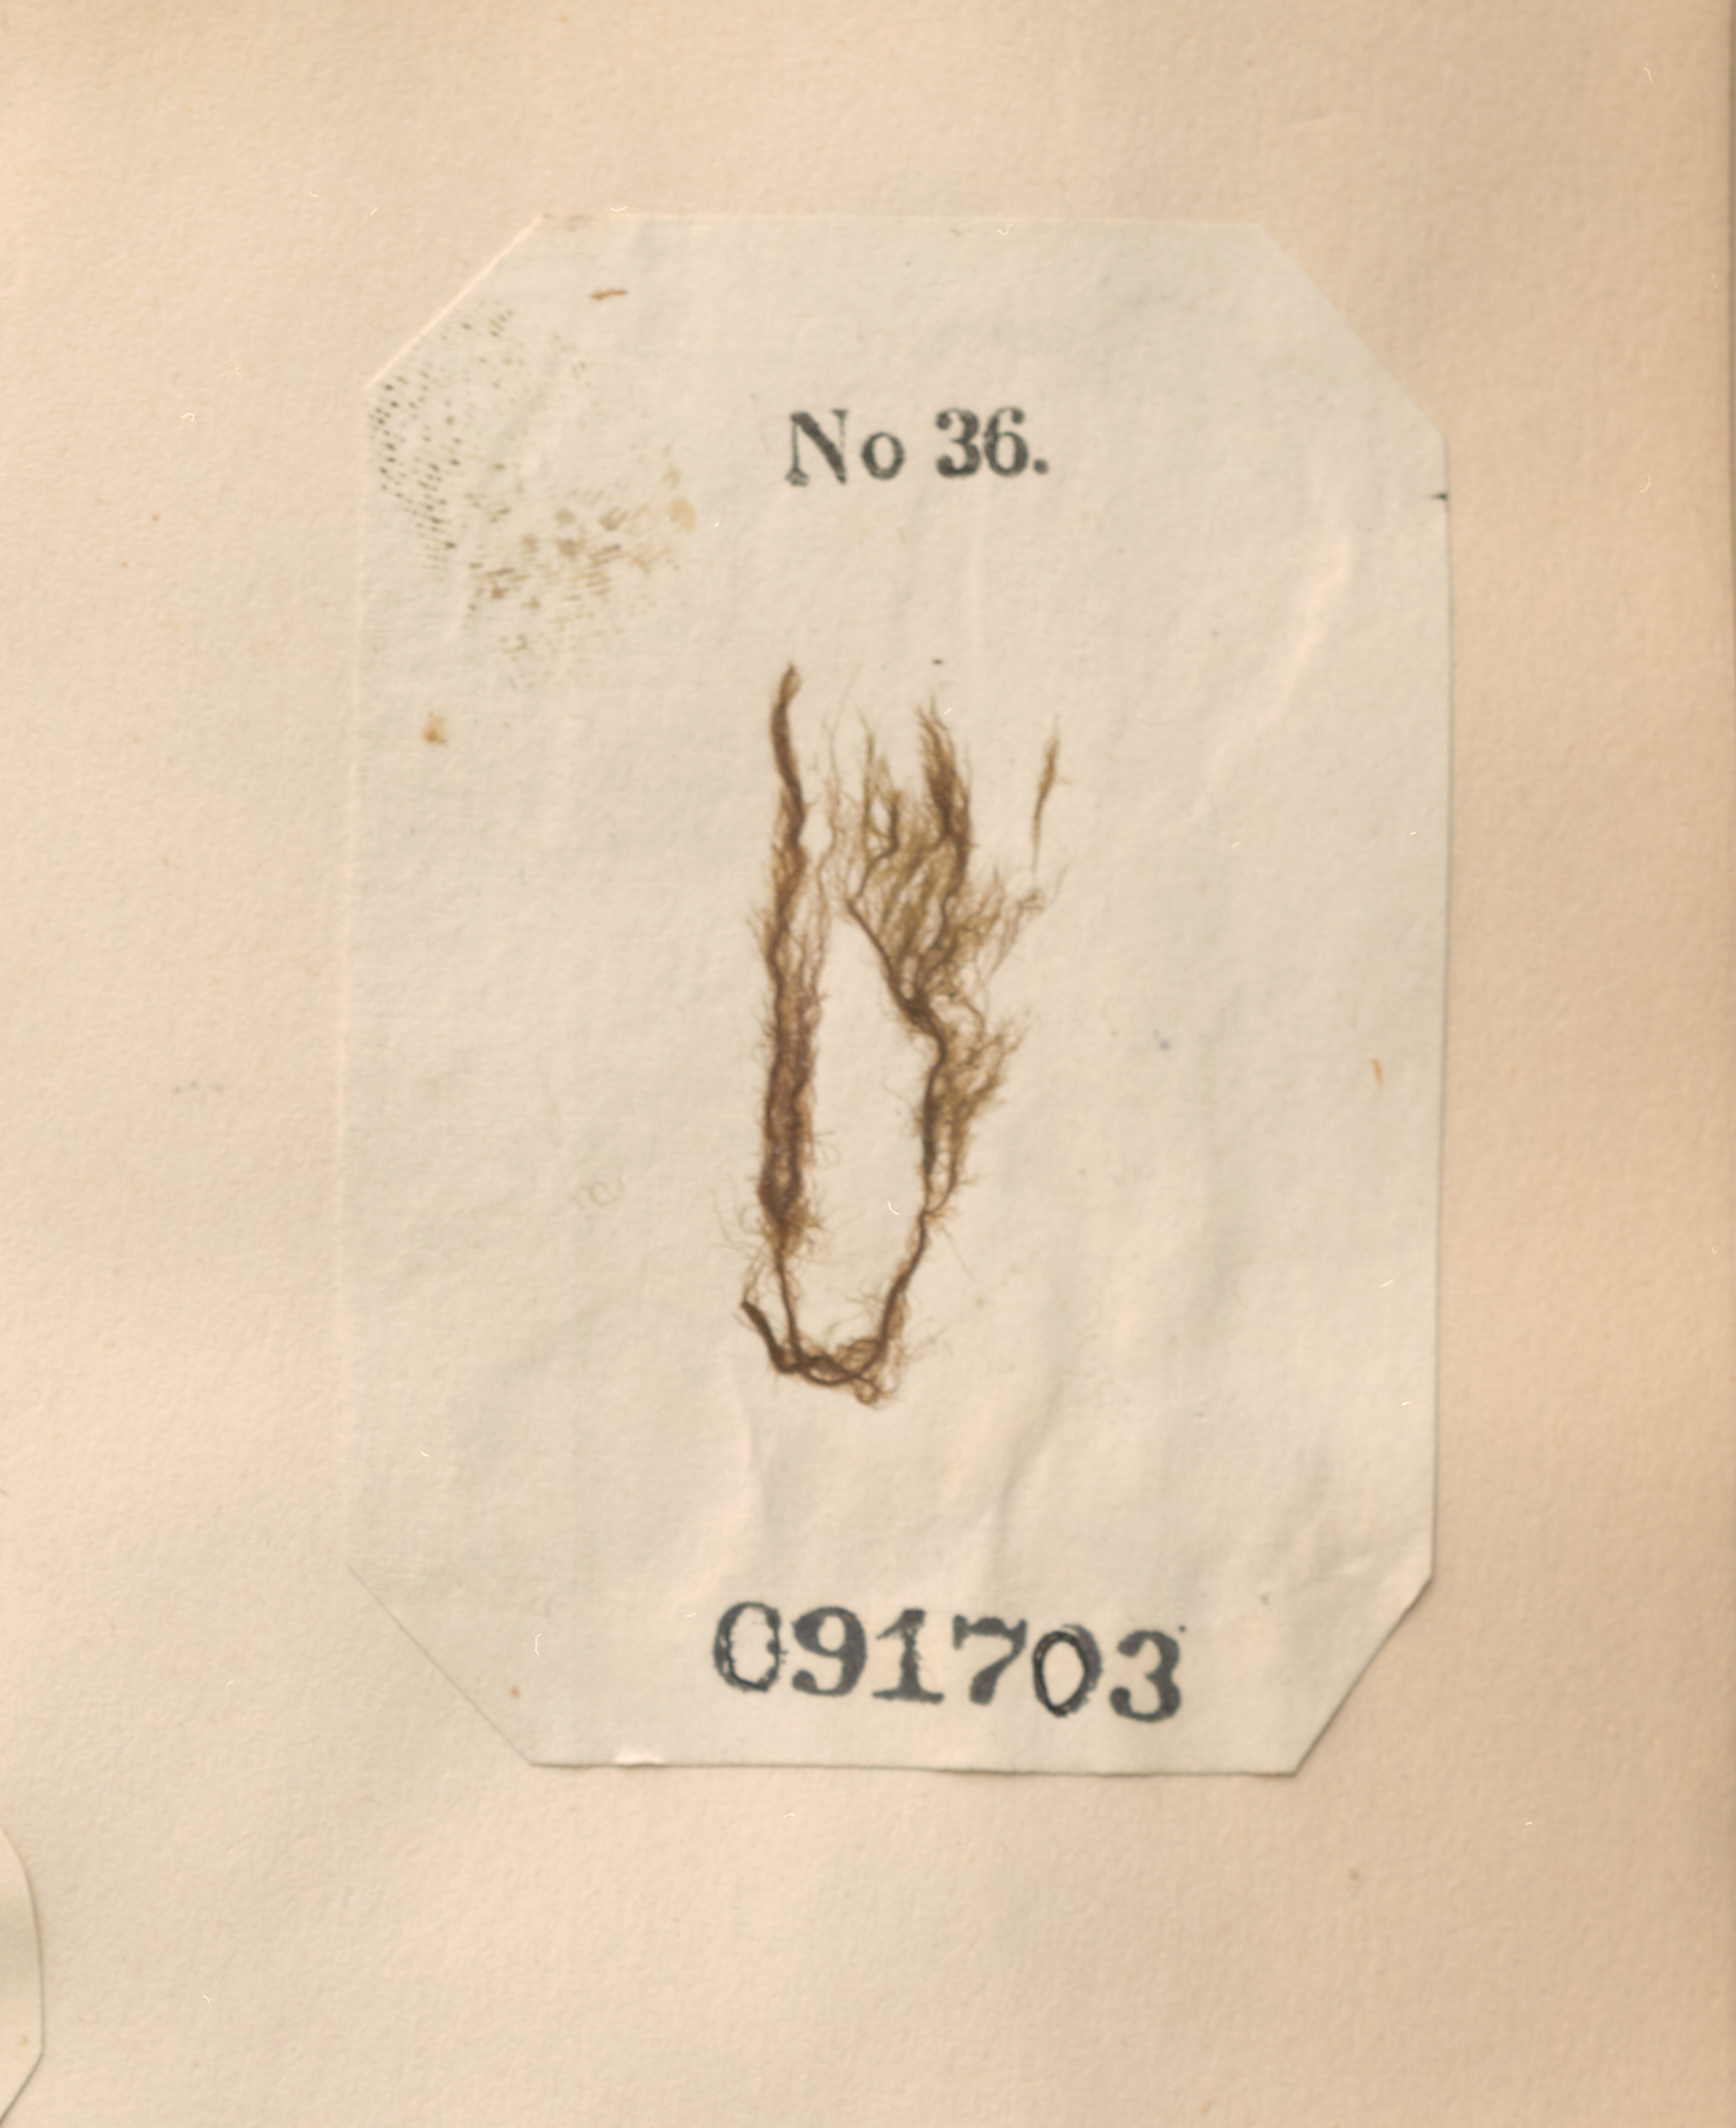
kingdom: Chromista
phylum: Ochrophyta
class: Phaeophyceae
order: Sphacelariales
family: Sphacelariaceae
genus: Chaetopteris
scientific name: Chaetopteris plumosa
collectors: C. Durant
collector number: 36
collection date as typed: Fal 1850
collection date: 1850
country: United States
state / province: New York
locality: Hurlgate and Castle Garden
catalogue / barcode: US 91703